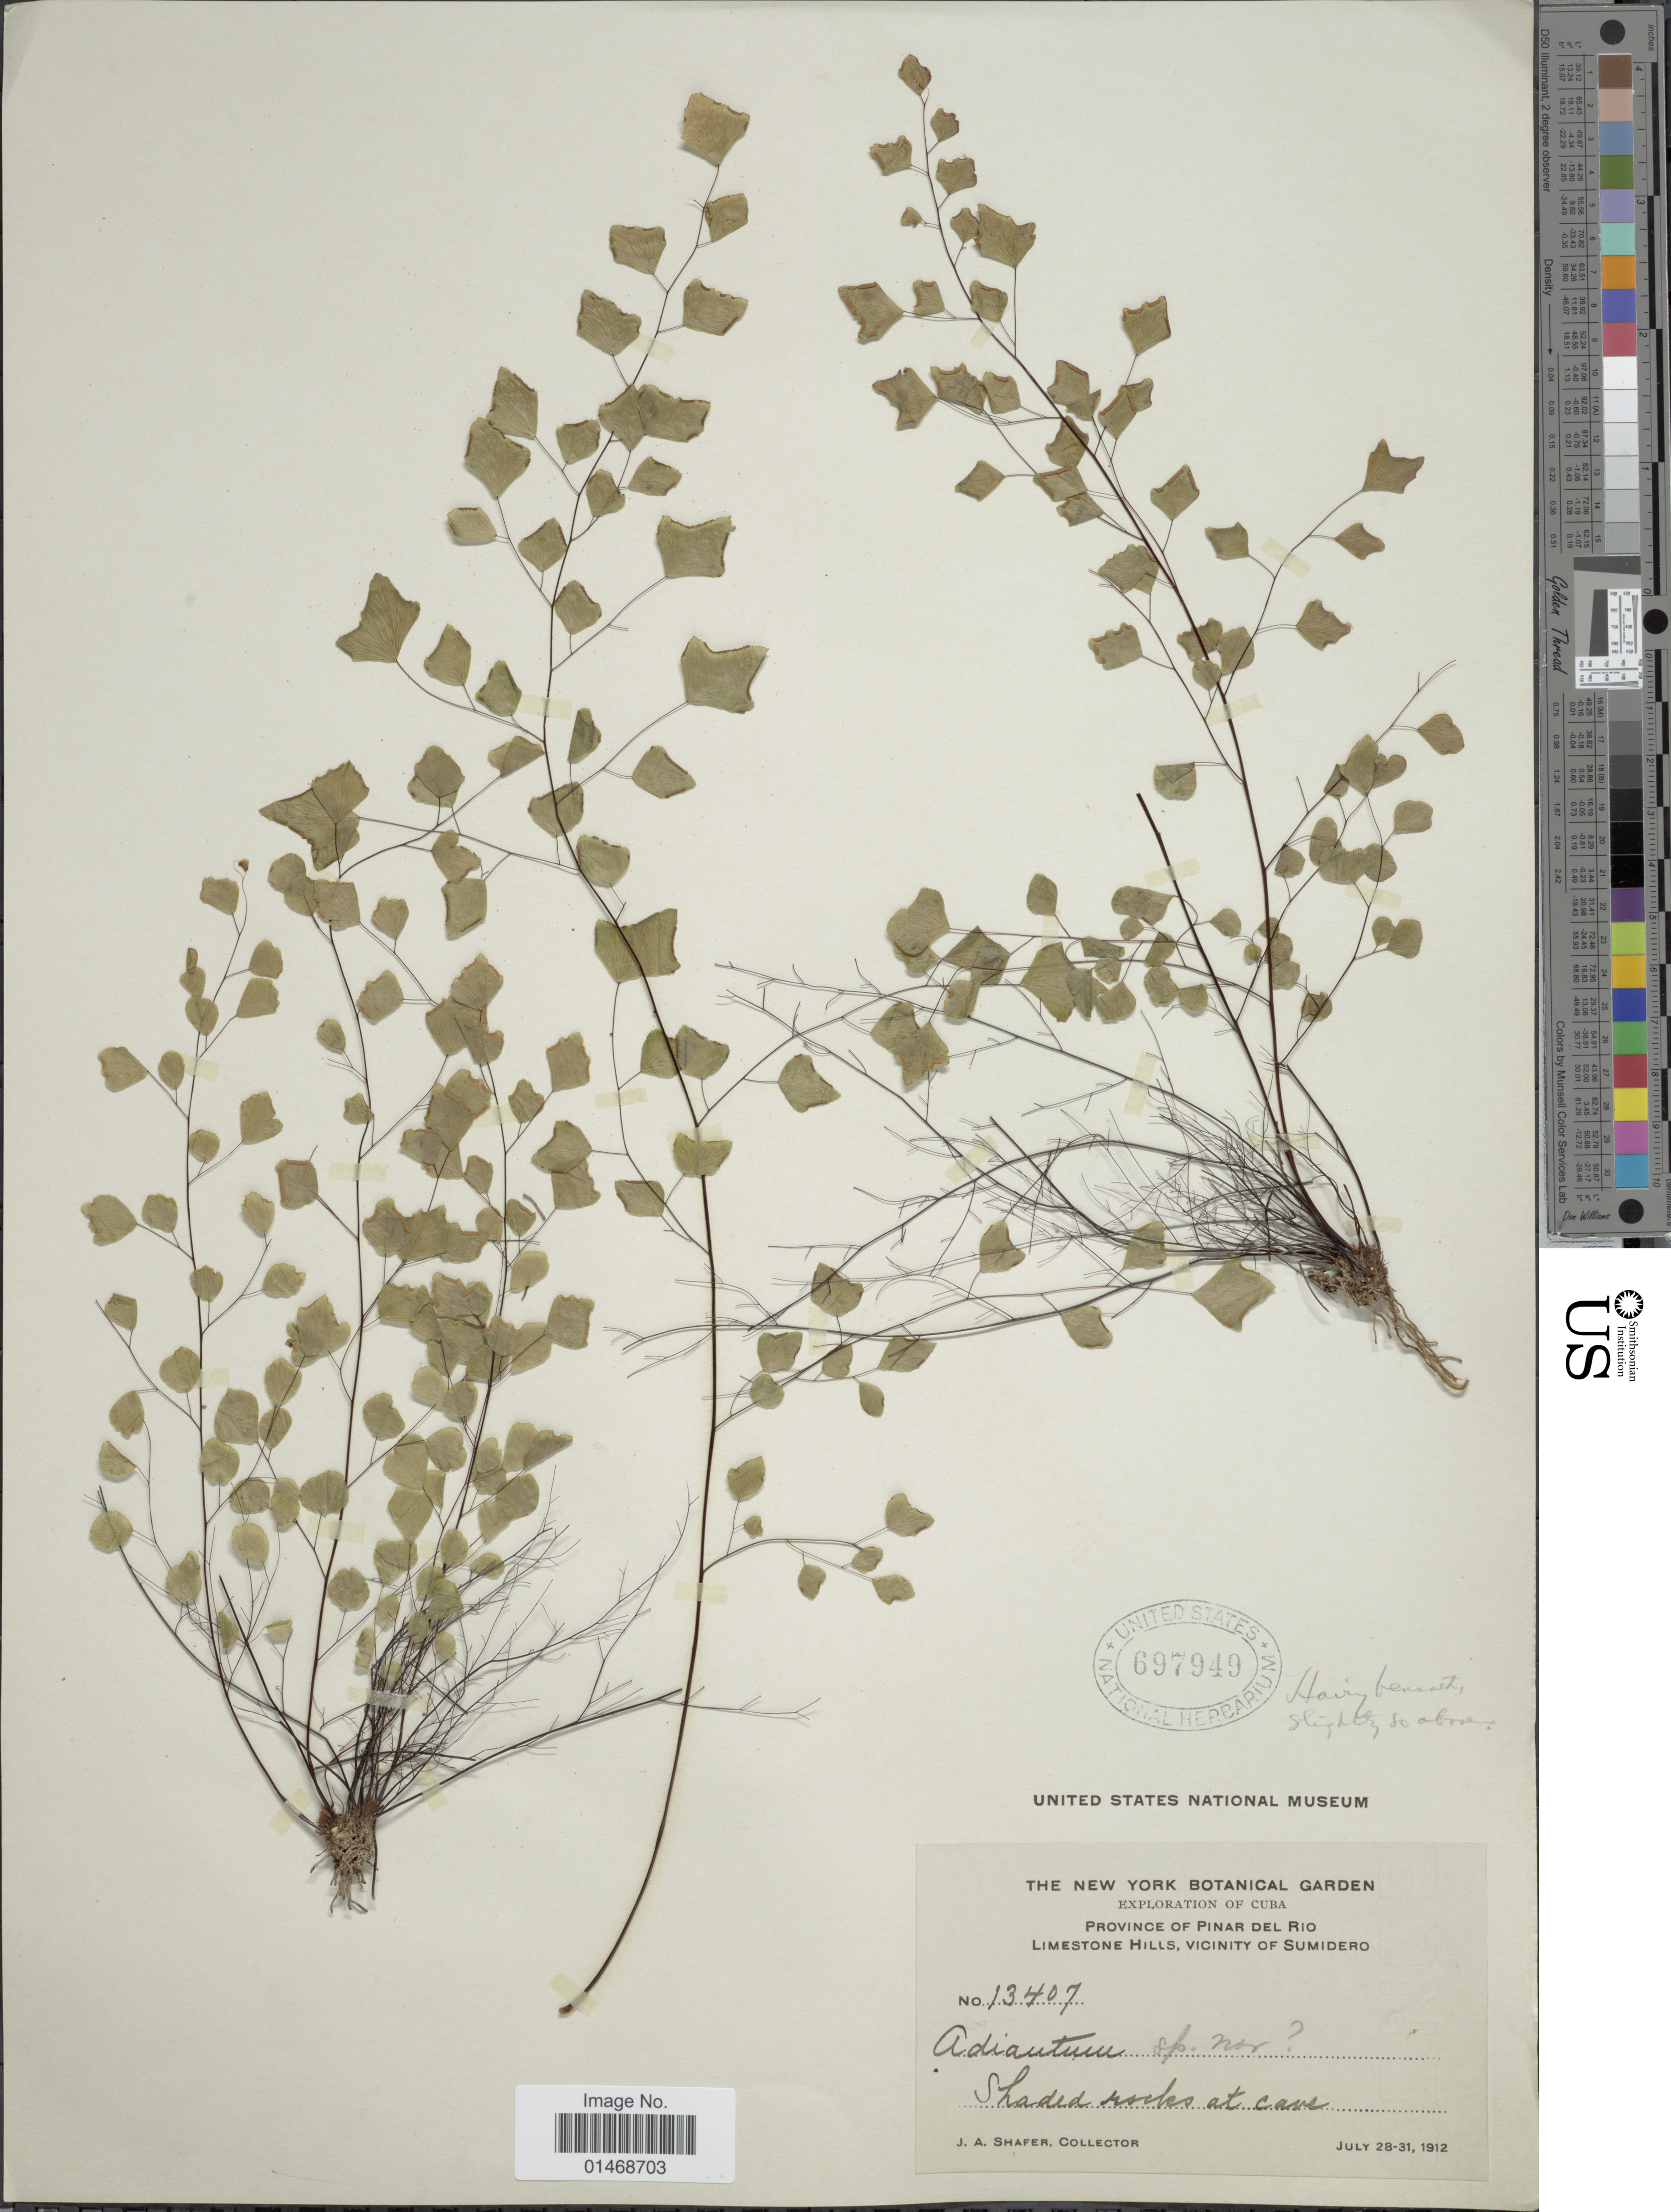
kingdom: Plantae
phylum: Tracheophyta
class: Polypodiopsida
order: Polypodiales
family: Pteridaceae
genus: Adiantum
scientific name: Adiantum deltoideum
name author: Sw.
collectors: J. A. Shafer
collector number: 13407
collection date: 1912-07-28/1912-07-31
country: Cuba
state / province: Pinar del Río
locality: Limestone Hills, Vicinity of Sumidero, Shaded rocks at cave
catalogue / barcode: US 697949